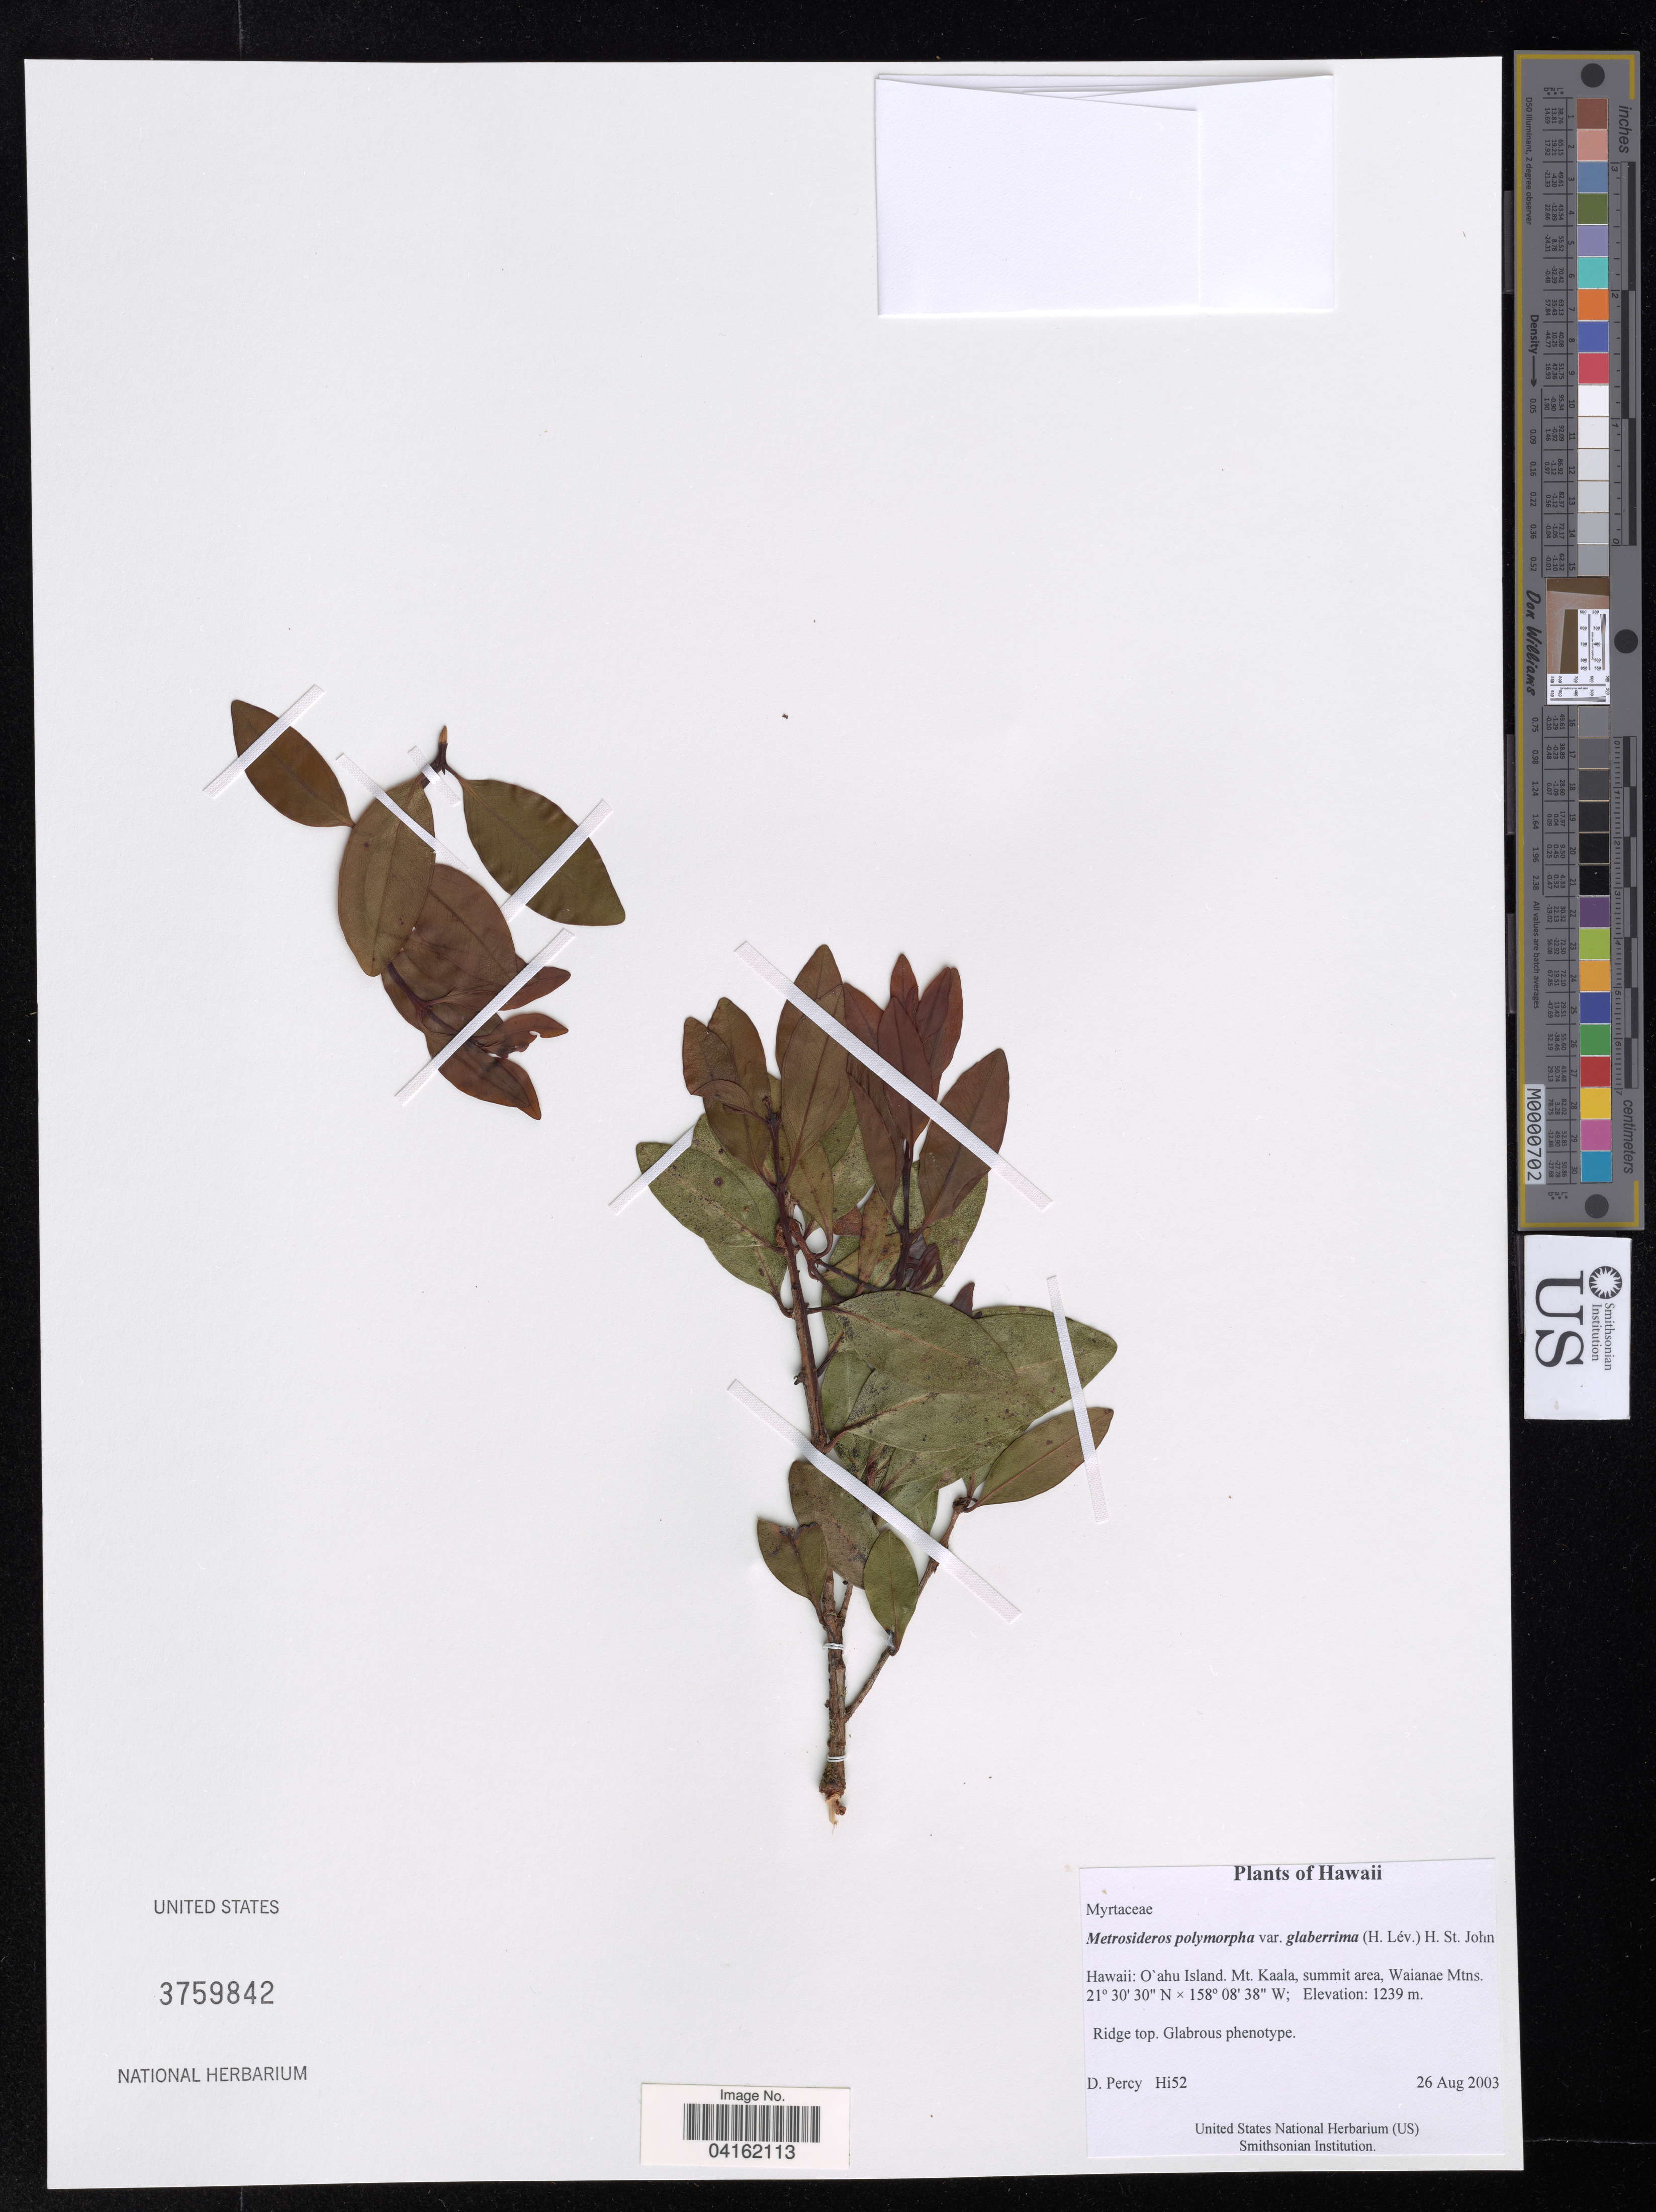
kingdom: Plantae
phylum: Tracheophyta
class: Magnoliopsida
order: Myrtales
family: Myrtaceae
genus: Metrosideros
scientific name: Metrosideros polymorpha var. glaberrima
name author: (H. Lév.) H. St. John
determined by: Percy, D. M.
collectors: D. Percy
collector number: Hi52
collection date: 2003-08-26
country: United States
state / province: Hawaii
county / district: Honolulu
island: Oahu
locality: Mt. Kaala, summit area, Waianae Mtns.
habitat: Ridge top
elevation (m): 1239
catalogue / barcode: US 3759842